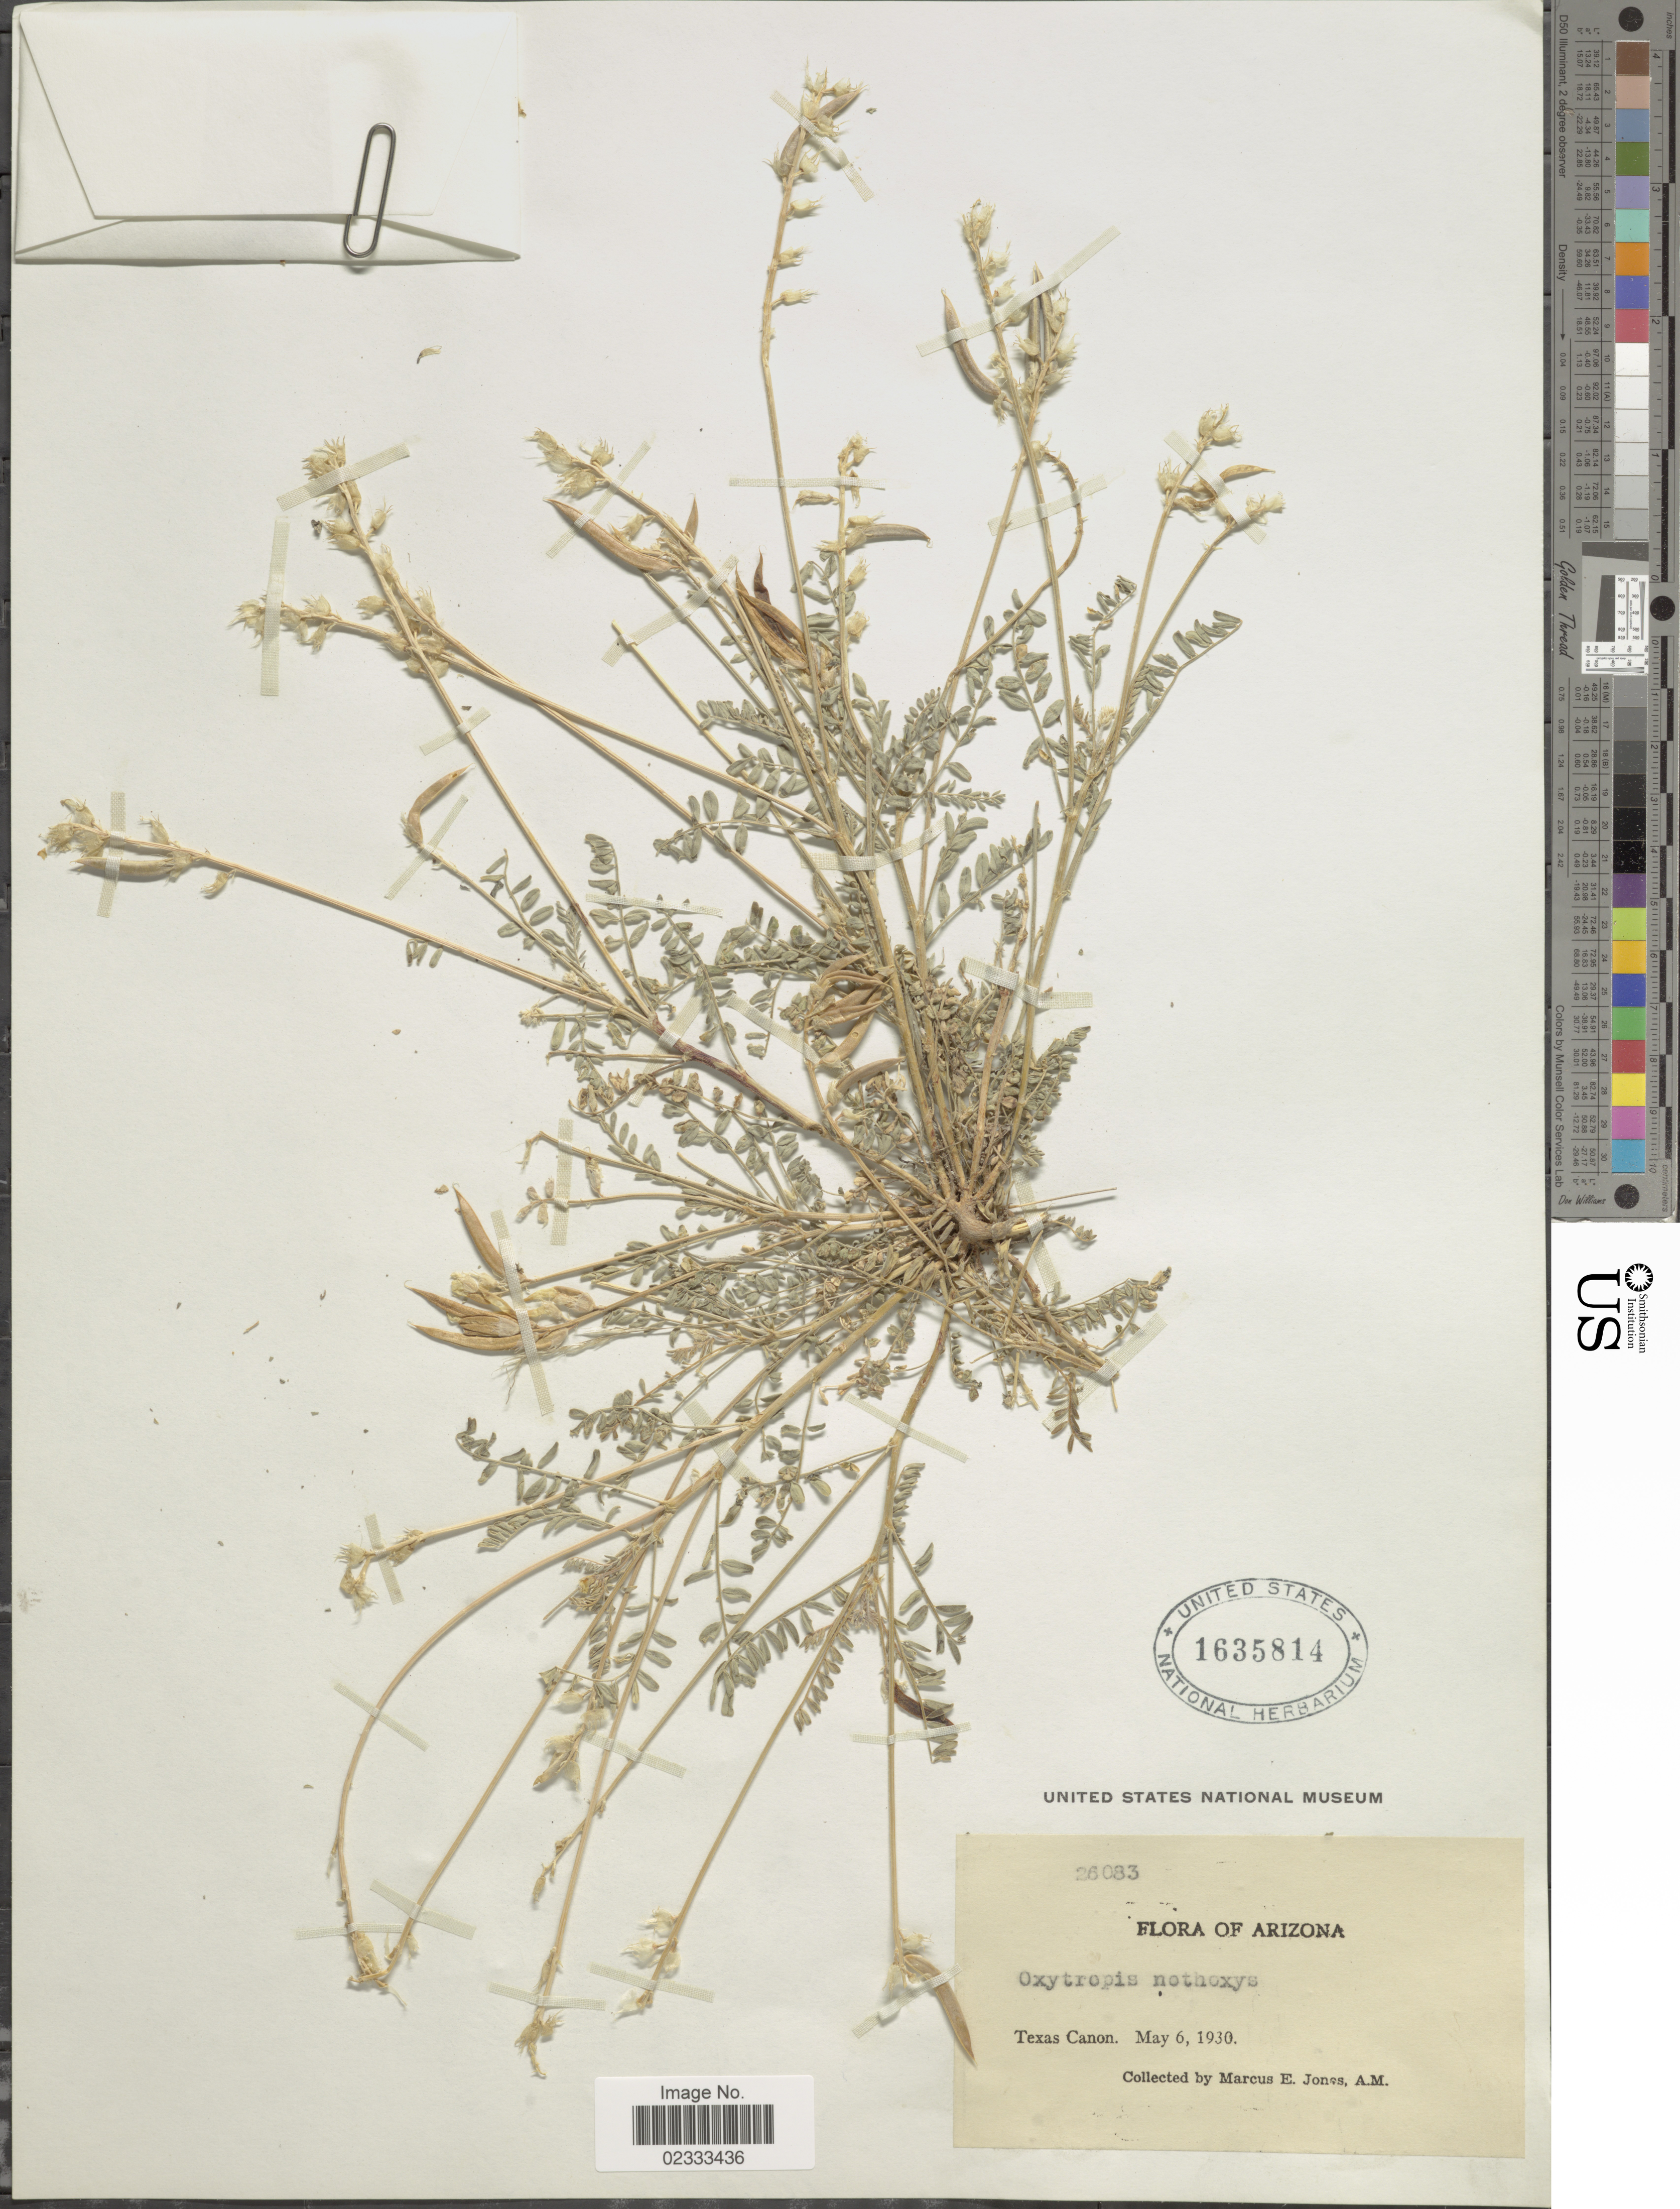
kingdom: Plantae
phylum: Tracheophyta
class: Magnoliopsida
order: Fabales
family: Fabaceae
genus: Astragalus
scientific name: Astragalus nothoxys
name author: A. Gray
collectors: M. E. Jones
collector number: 26083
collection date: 1930-05-06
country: United States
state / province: Arizona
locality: Texas Canon.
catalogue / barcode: US 1635814